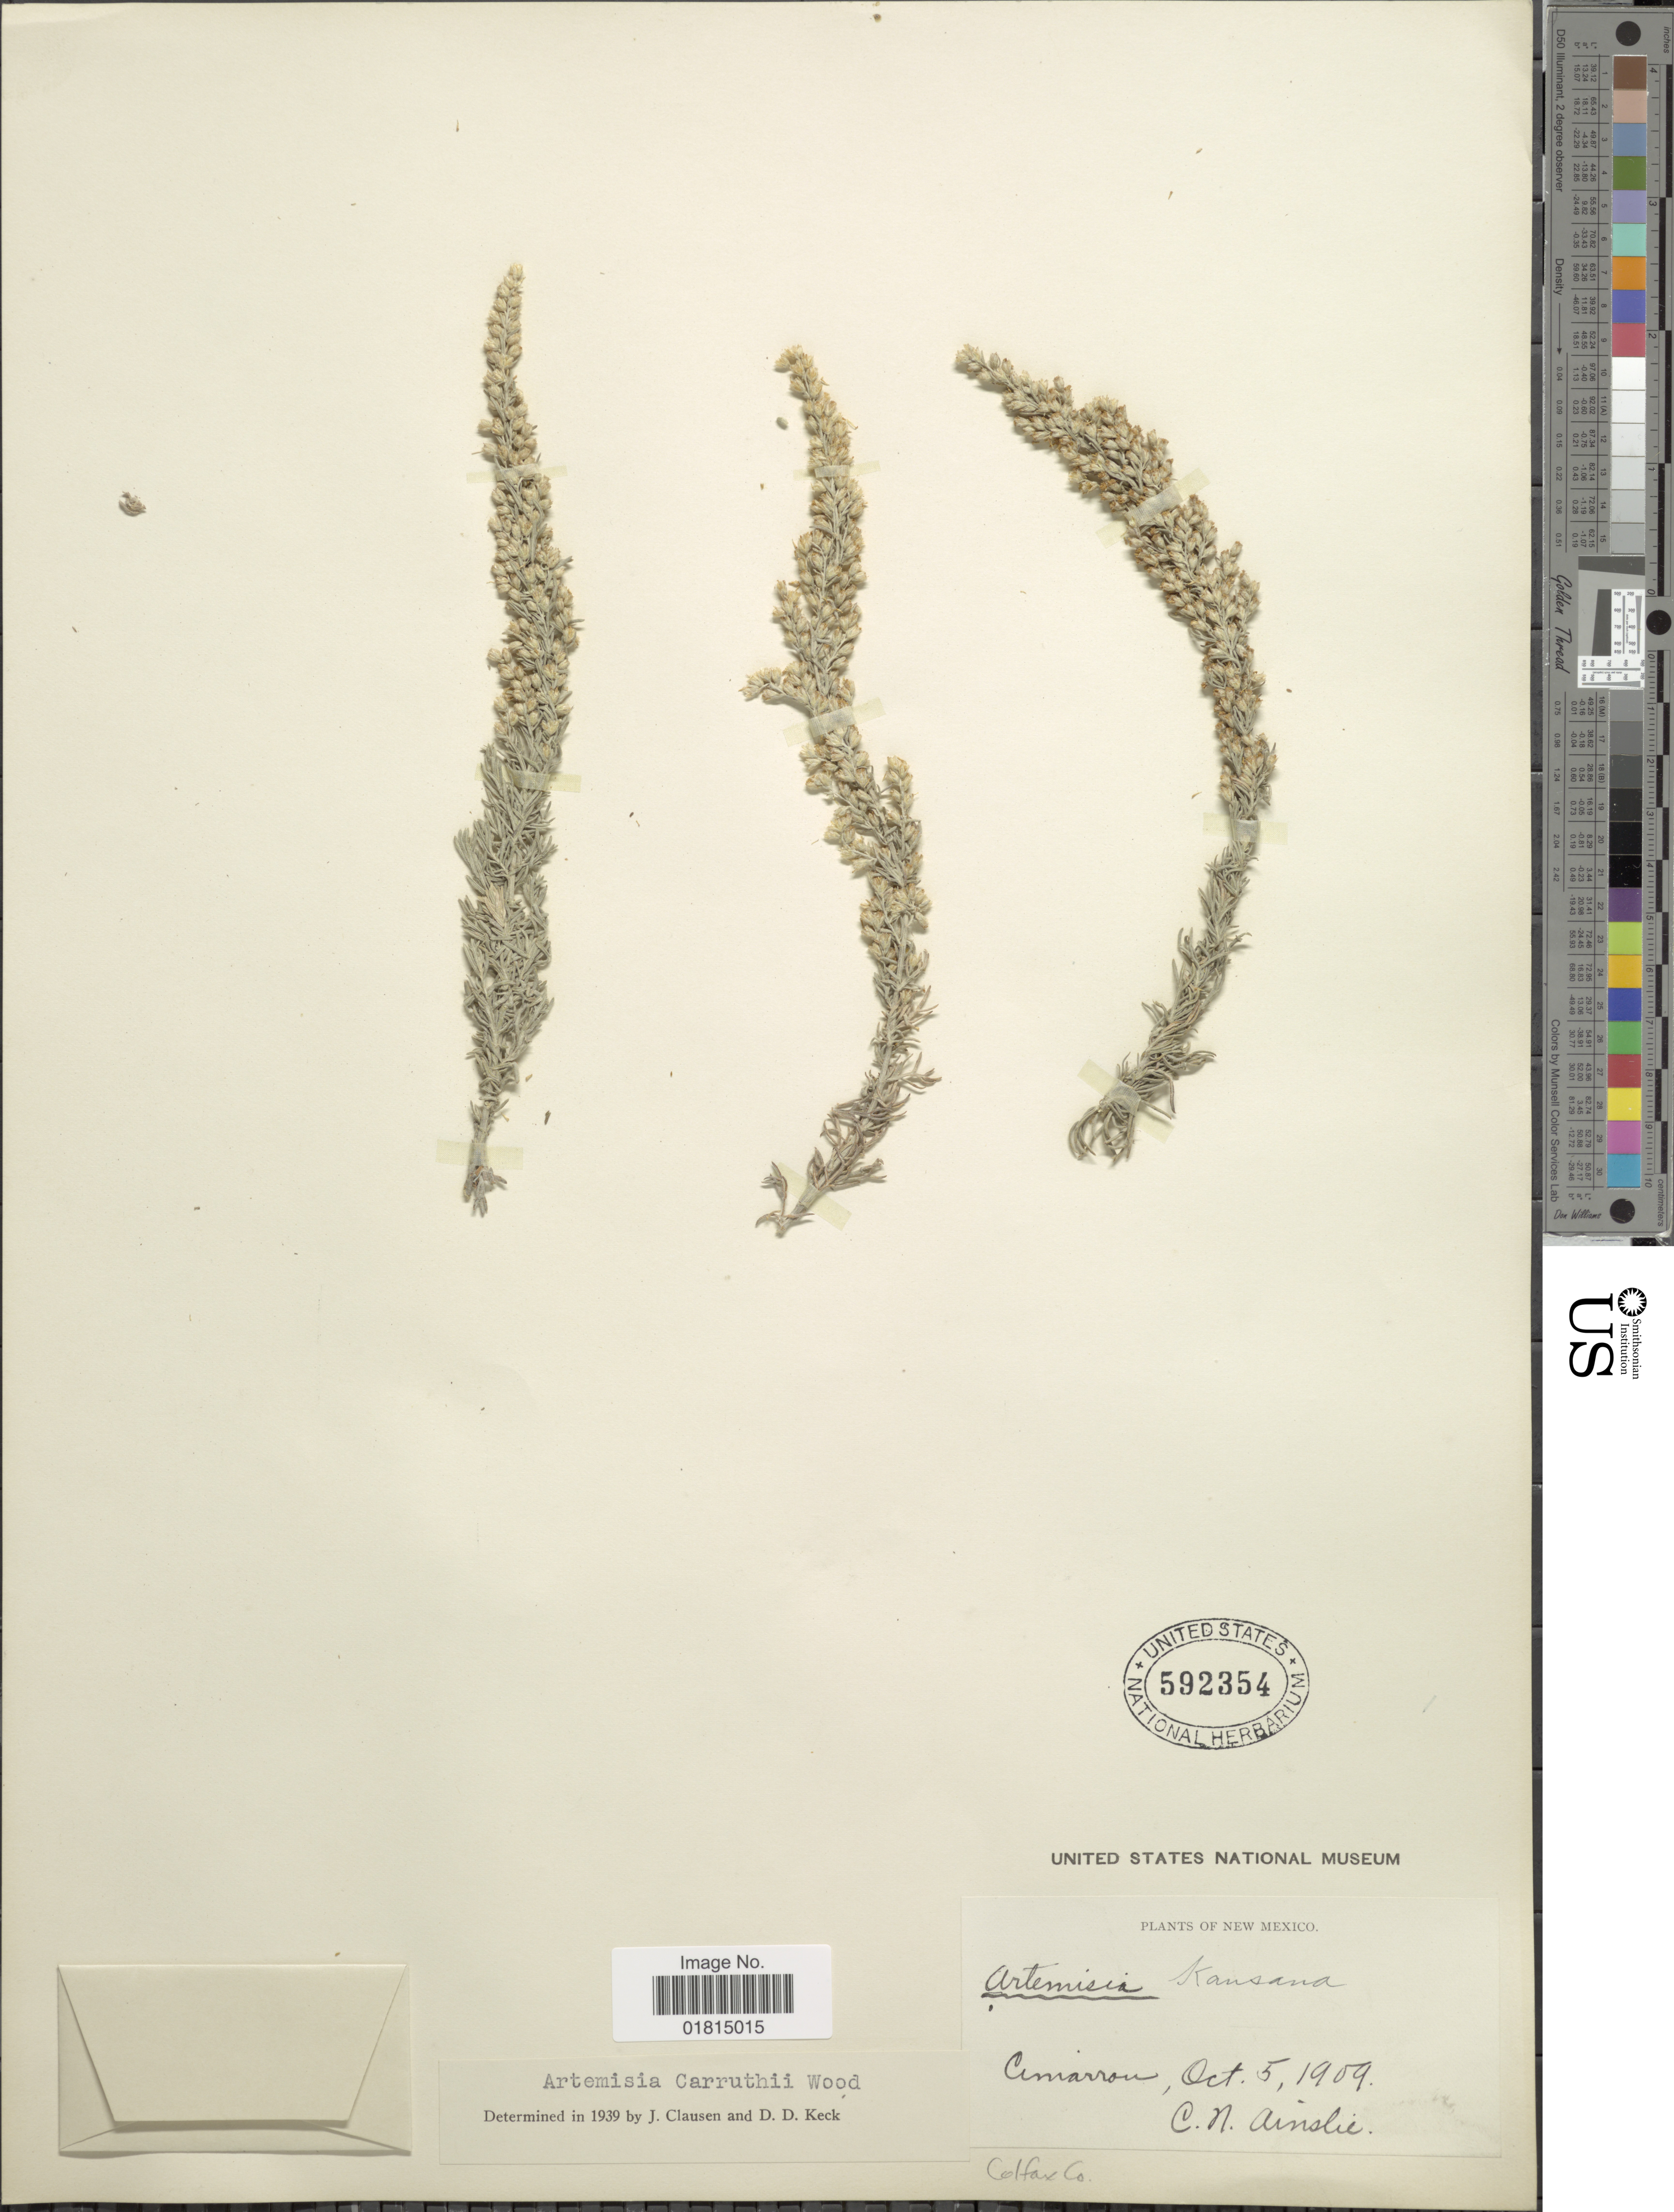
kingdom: Plantae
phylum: Tracheophyta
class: Magnoliopsida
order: Asterales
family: Asteraceae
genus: Artemisia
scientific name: Artemisia carruthii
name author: Alph. Wood ex Carruth.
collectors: C. N. Ainslee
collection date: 1909-10-05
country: United States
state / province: New Mexico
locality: Cimarron, Colfax Co.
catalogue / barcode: US 592354